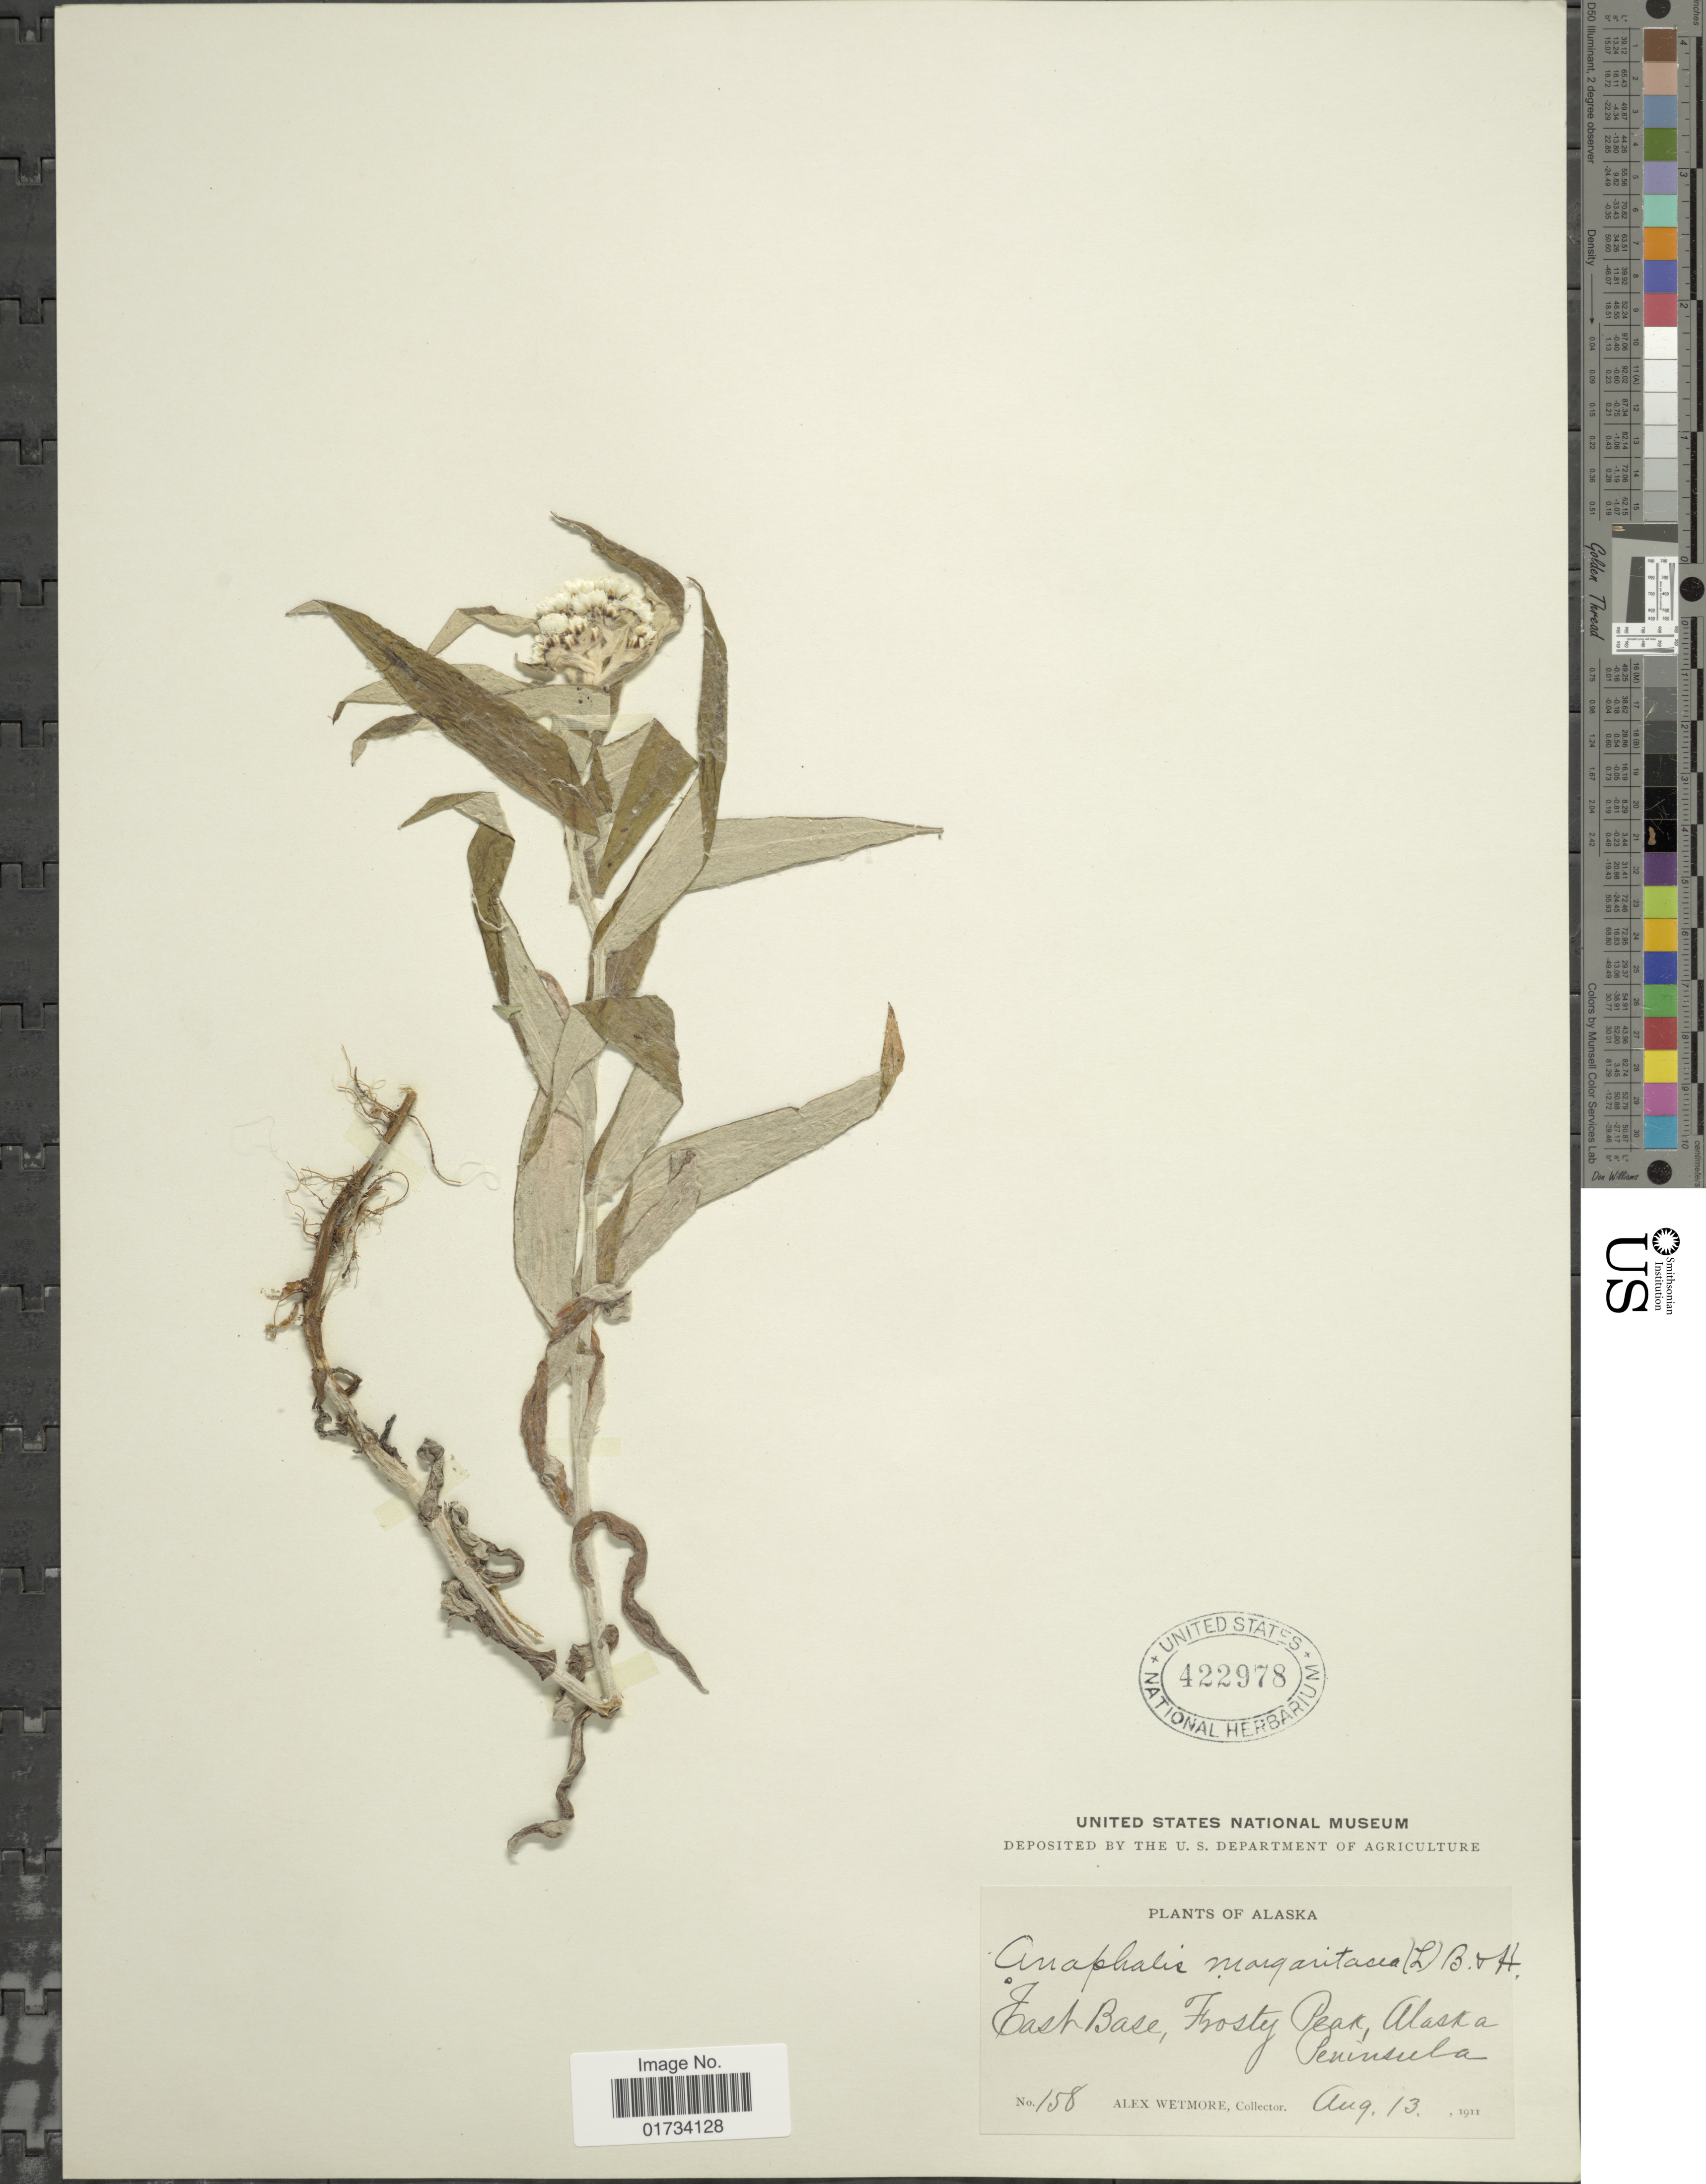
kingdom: Plantae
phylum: Tracheophyta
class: Magnoliopsida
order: Asterales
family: Asteraceae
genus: Anaphalis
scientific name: Anaphalis margaritacea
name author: (L.) Benth. & Hook. f.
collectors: A. Wetmore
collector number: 158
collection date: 1911-08-13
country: United States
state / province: Alaska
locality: East Base, Frosty Peak, Peninsula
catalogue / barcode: US 422978